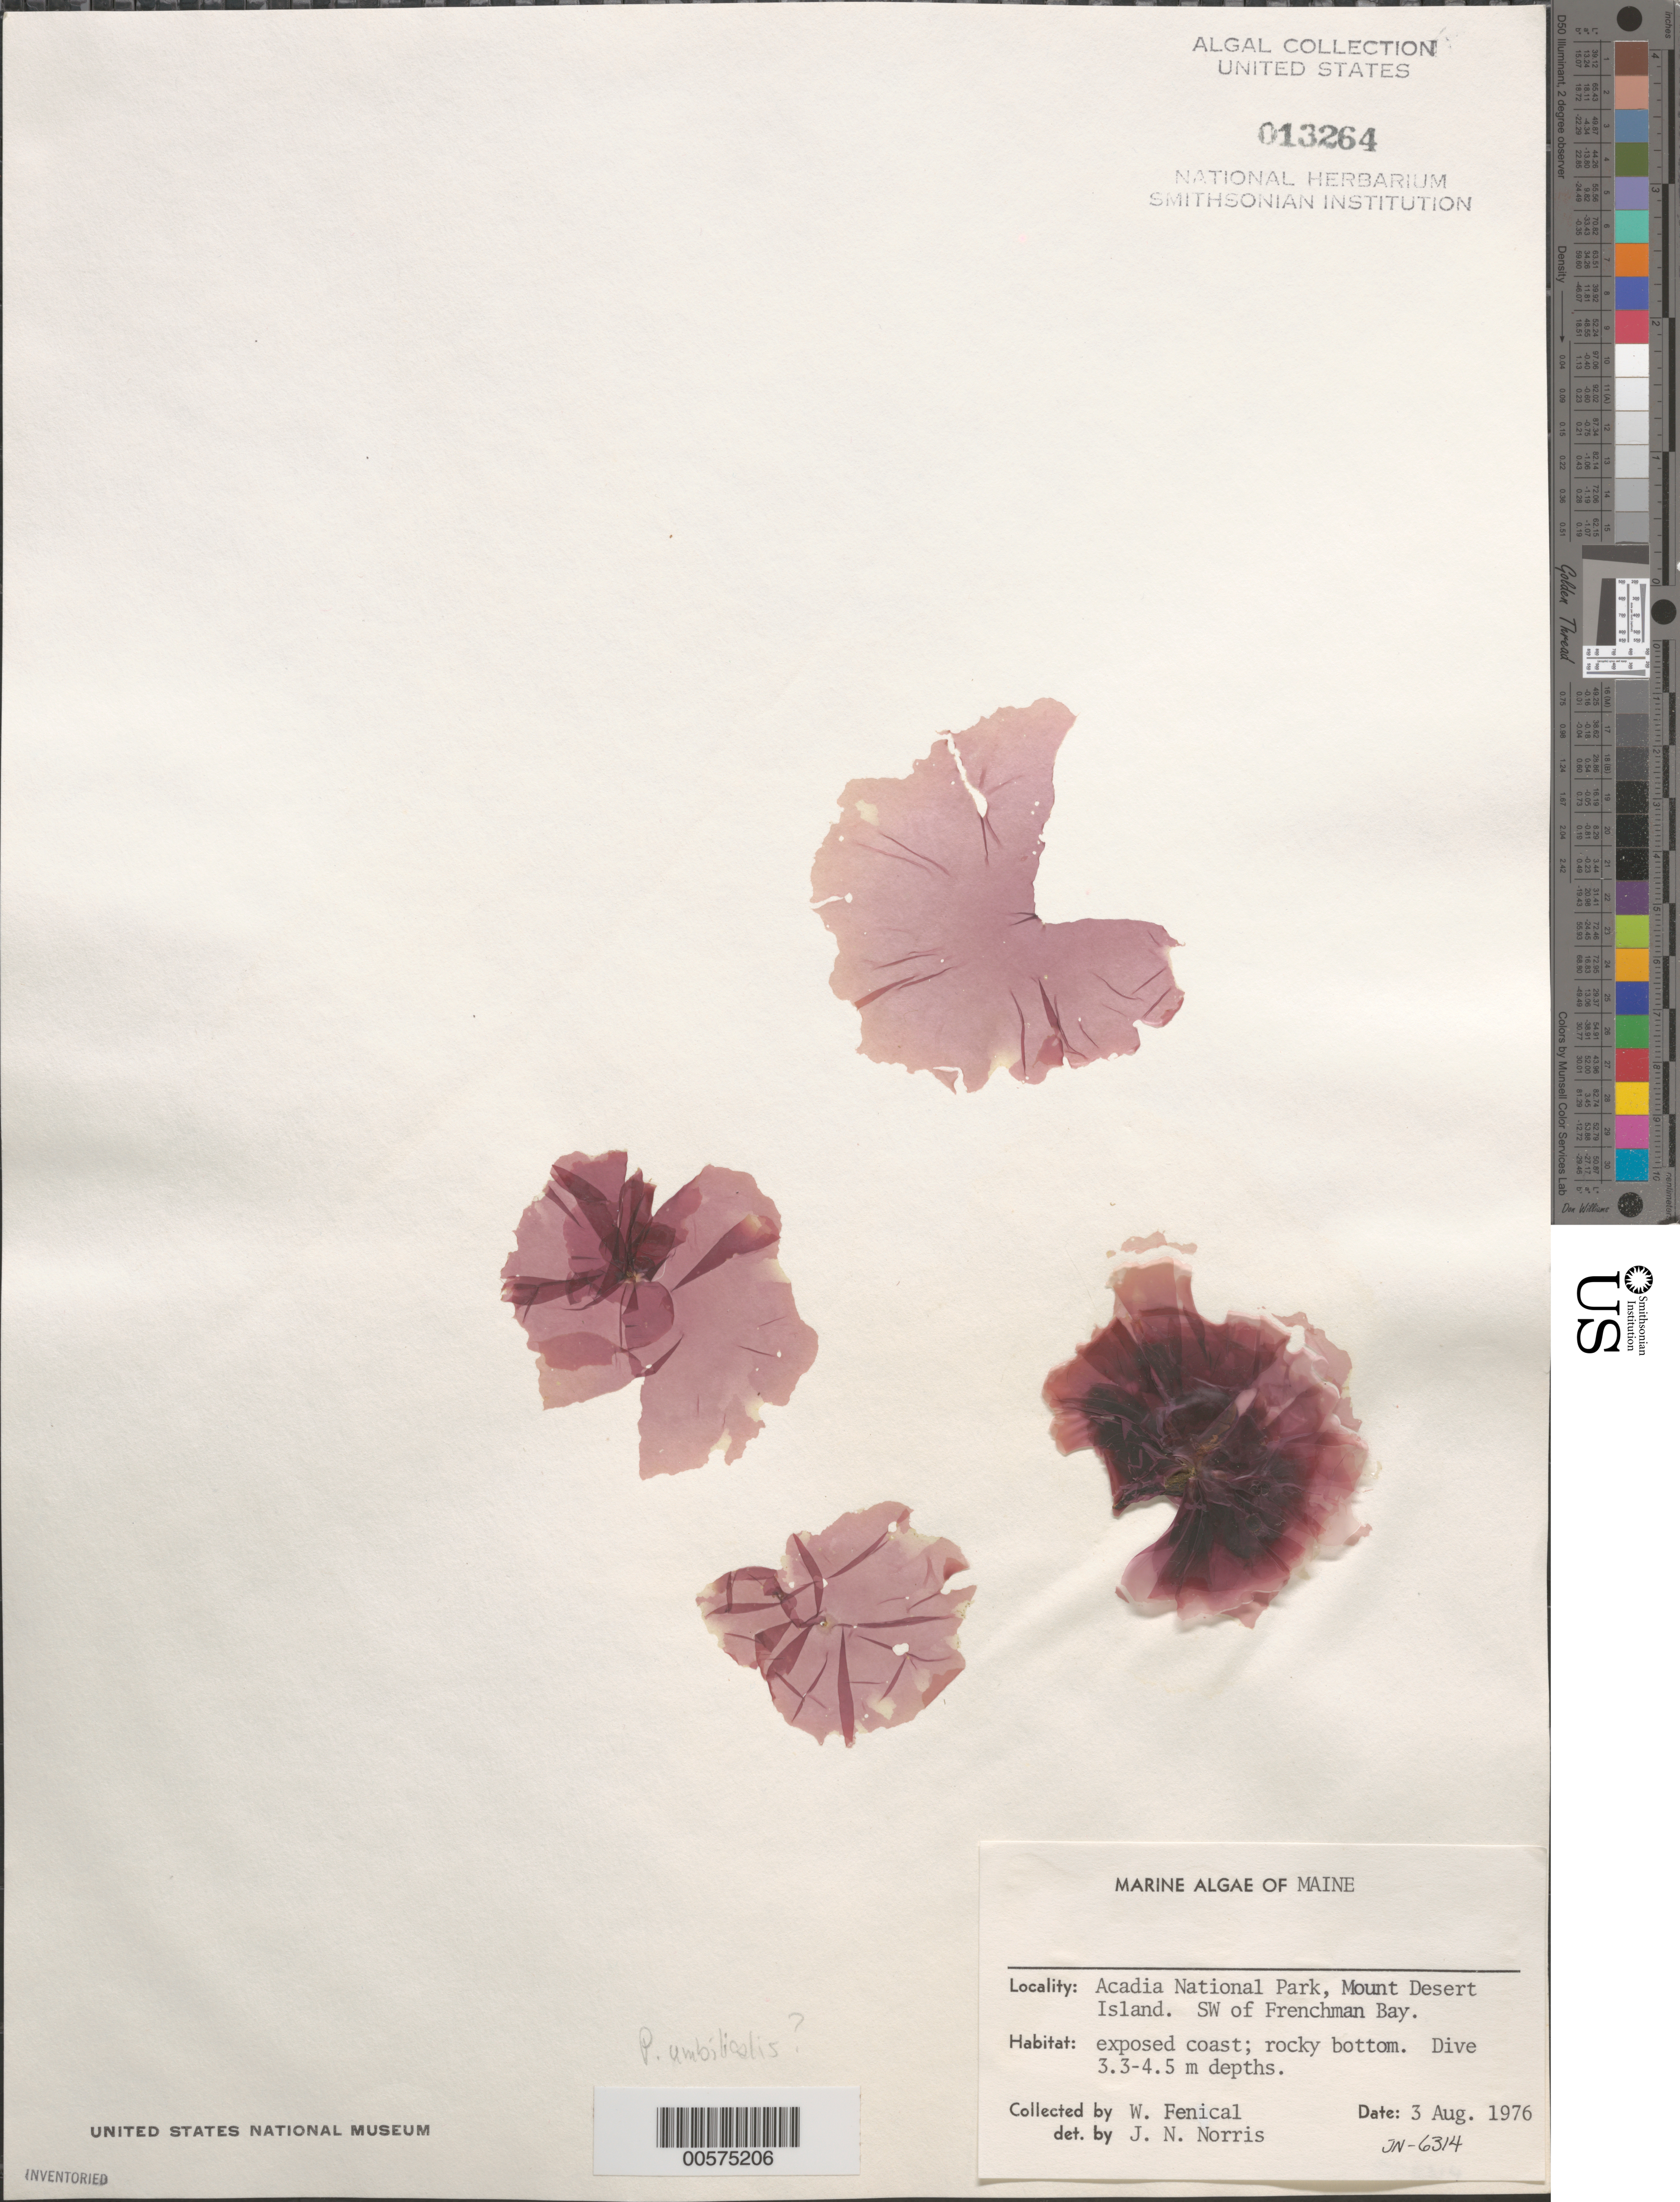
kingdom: Plantae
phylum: Rhodophyta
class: Bangiophyceae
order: Bangiales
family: Bangiaceae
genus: Porphyra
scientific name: Porphyra umbilicalis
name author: Kütz.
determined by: Norris, James N.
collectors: W. Fenical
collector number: Jn-6314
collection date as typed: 03 Aug 1976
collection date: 1976-08-03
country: United States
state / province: Maine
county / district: Hancock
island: Mount Desert Island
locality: Acadia National Park, southwest of Frenchman Bay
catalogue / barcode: US 13264